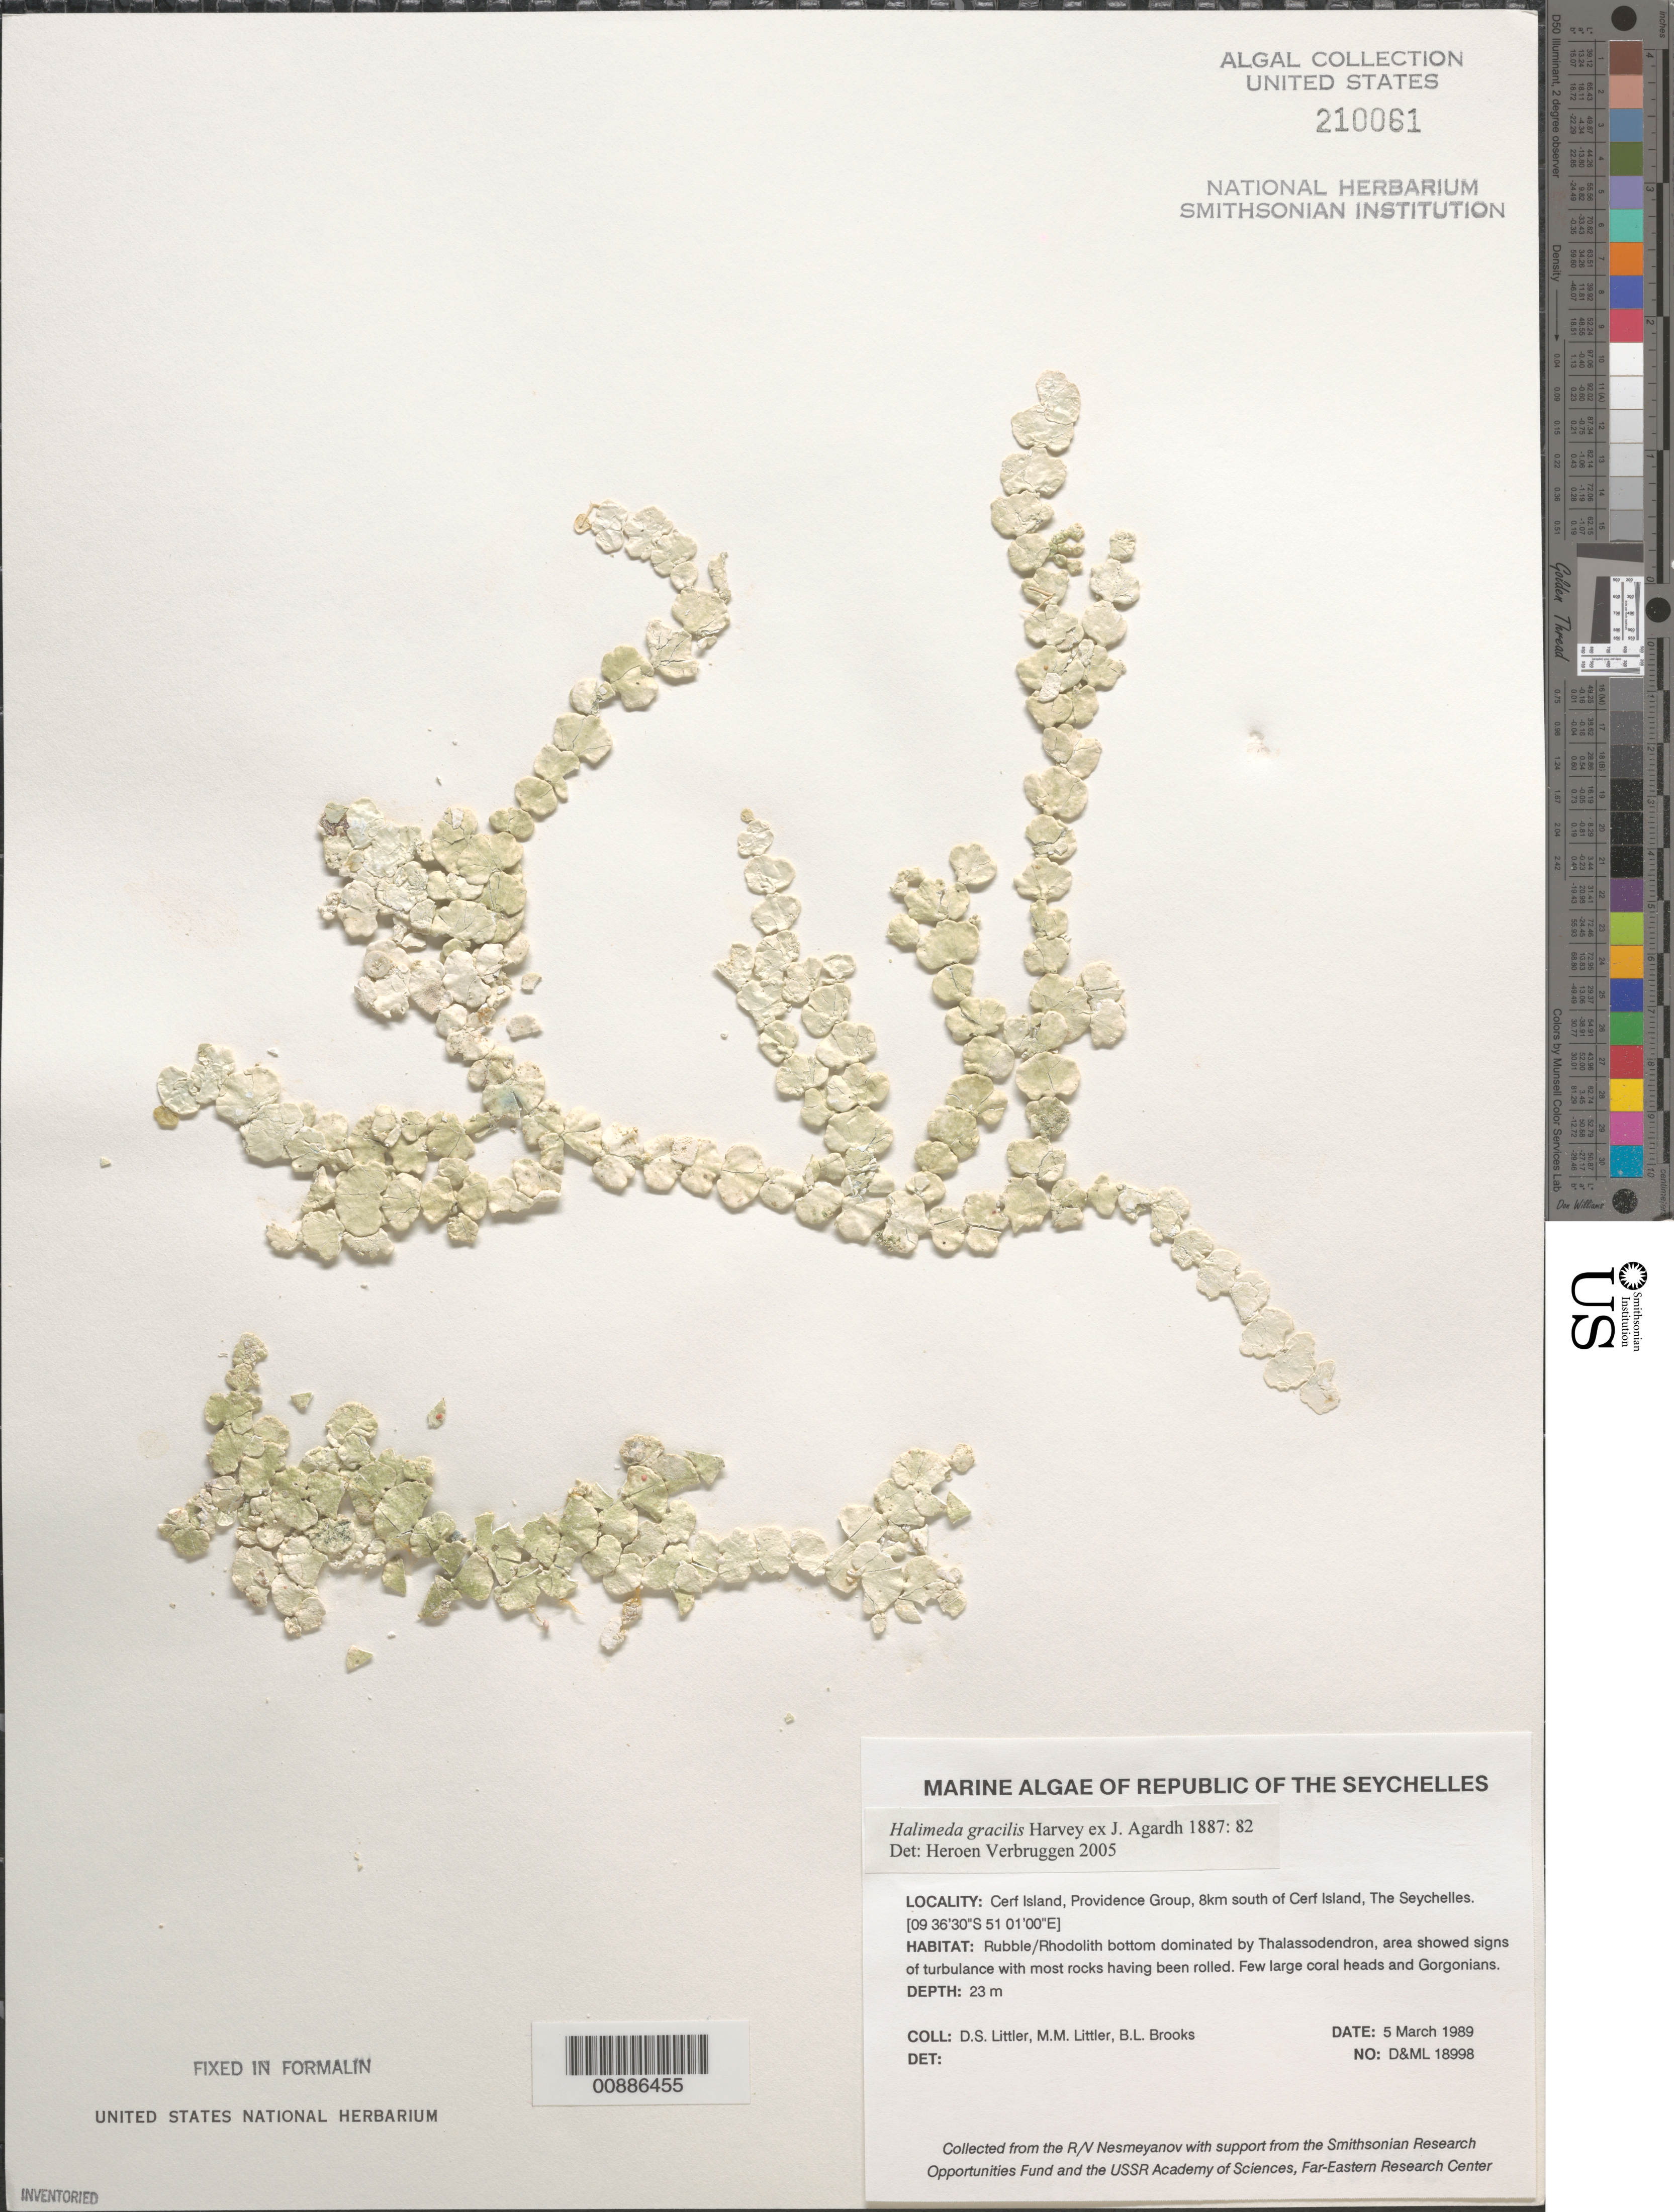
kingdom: Plantae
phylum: Chlorophyta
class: Ulvophyceae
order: Bryopsidales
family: Halimedaceae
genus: Halimeda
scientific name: Halimeda gracilis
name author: Harv. ex J. Agardh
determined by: Verbruggen, H.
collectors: D. S. Littler, M. M. Littler & B. Brooks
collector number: D&ML 18998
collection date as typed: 05 Mar 1989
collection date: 1989-03-05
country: Seychelles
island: Providence Atoll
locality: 8 km south of Cerf Island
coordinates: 09 36'30"S, 51 01'00"E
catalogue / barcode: US 210061